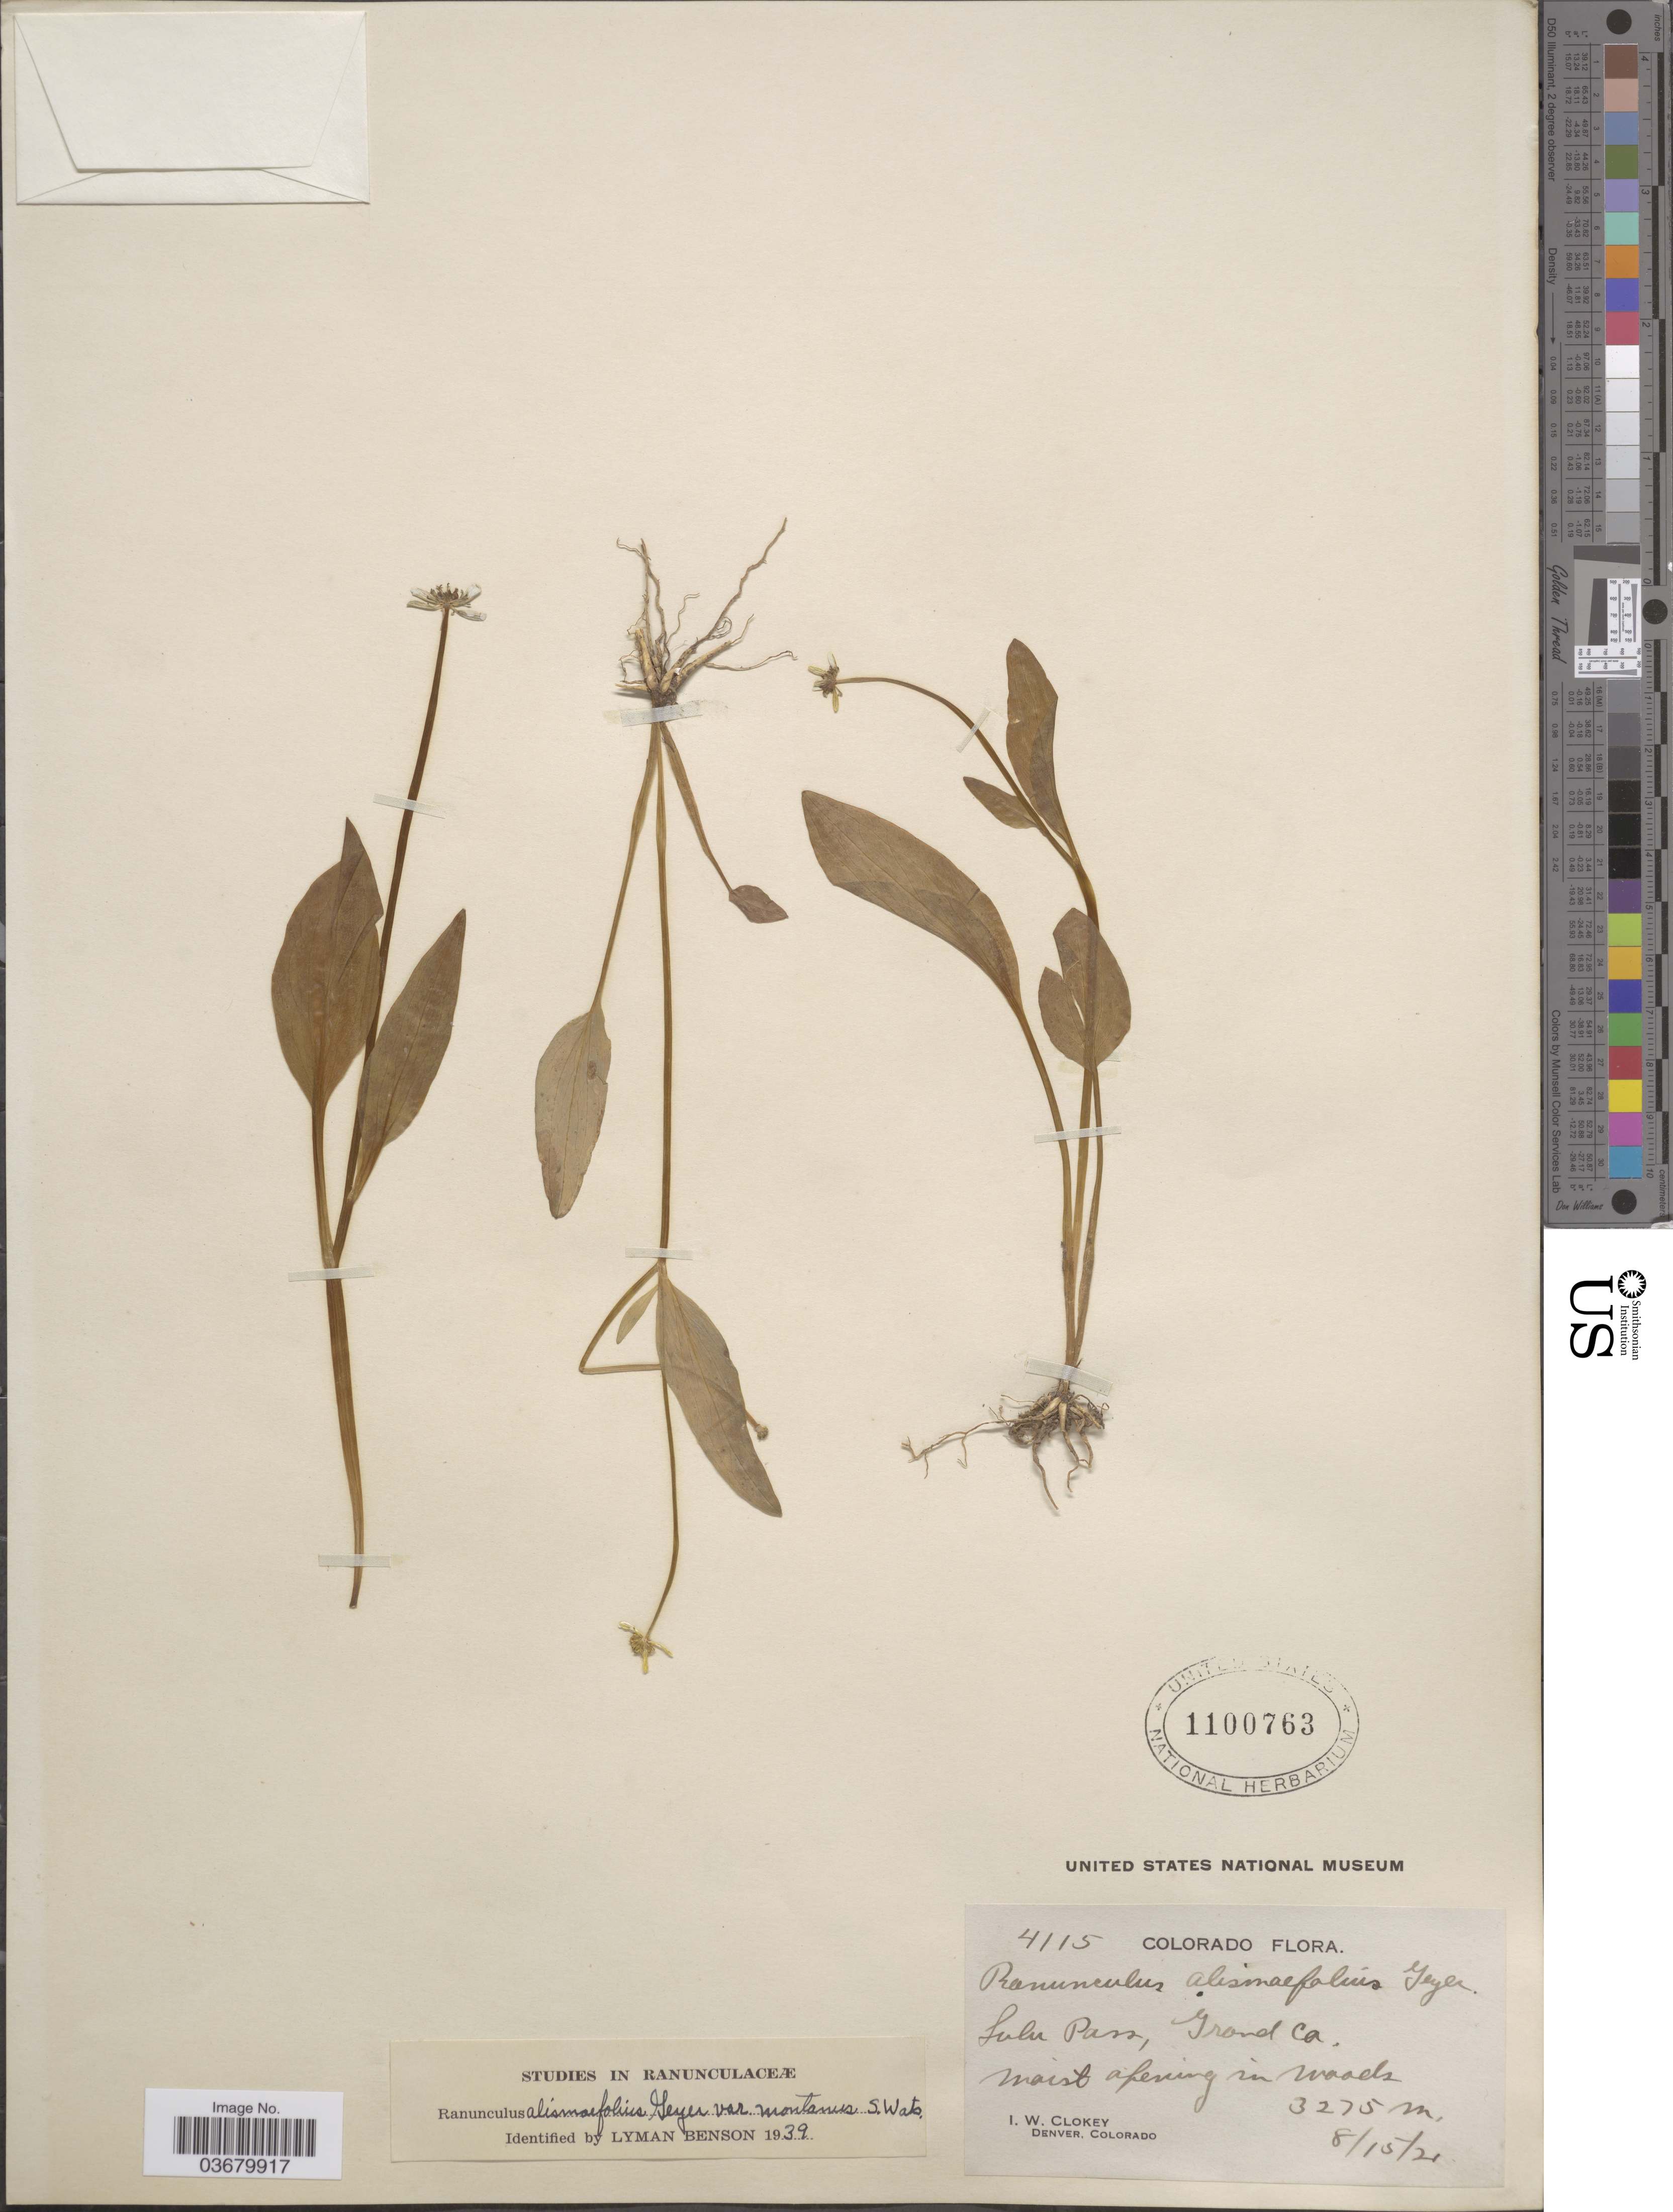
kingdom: Plantae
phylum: Tracheophyta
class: Magnoliopsida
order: Ranunculales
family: Ranunculaceae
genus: Ranunculus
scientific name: Ranunculus alismifolius var. montanus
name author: S. Watson in C. King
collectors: I. W. Clokey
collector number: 4115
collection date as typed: Transcribed d/m/y: 15/8/21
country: United States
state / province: Colorado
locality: Sulu Pass, Grand Co.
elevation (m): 3275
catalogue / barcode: US 1100763